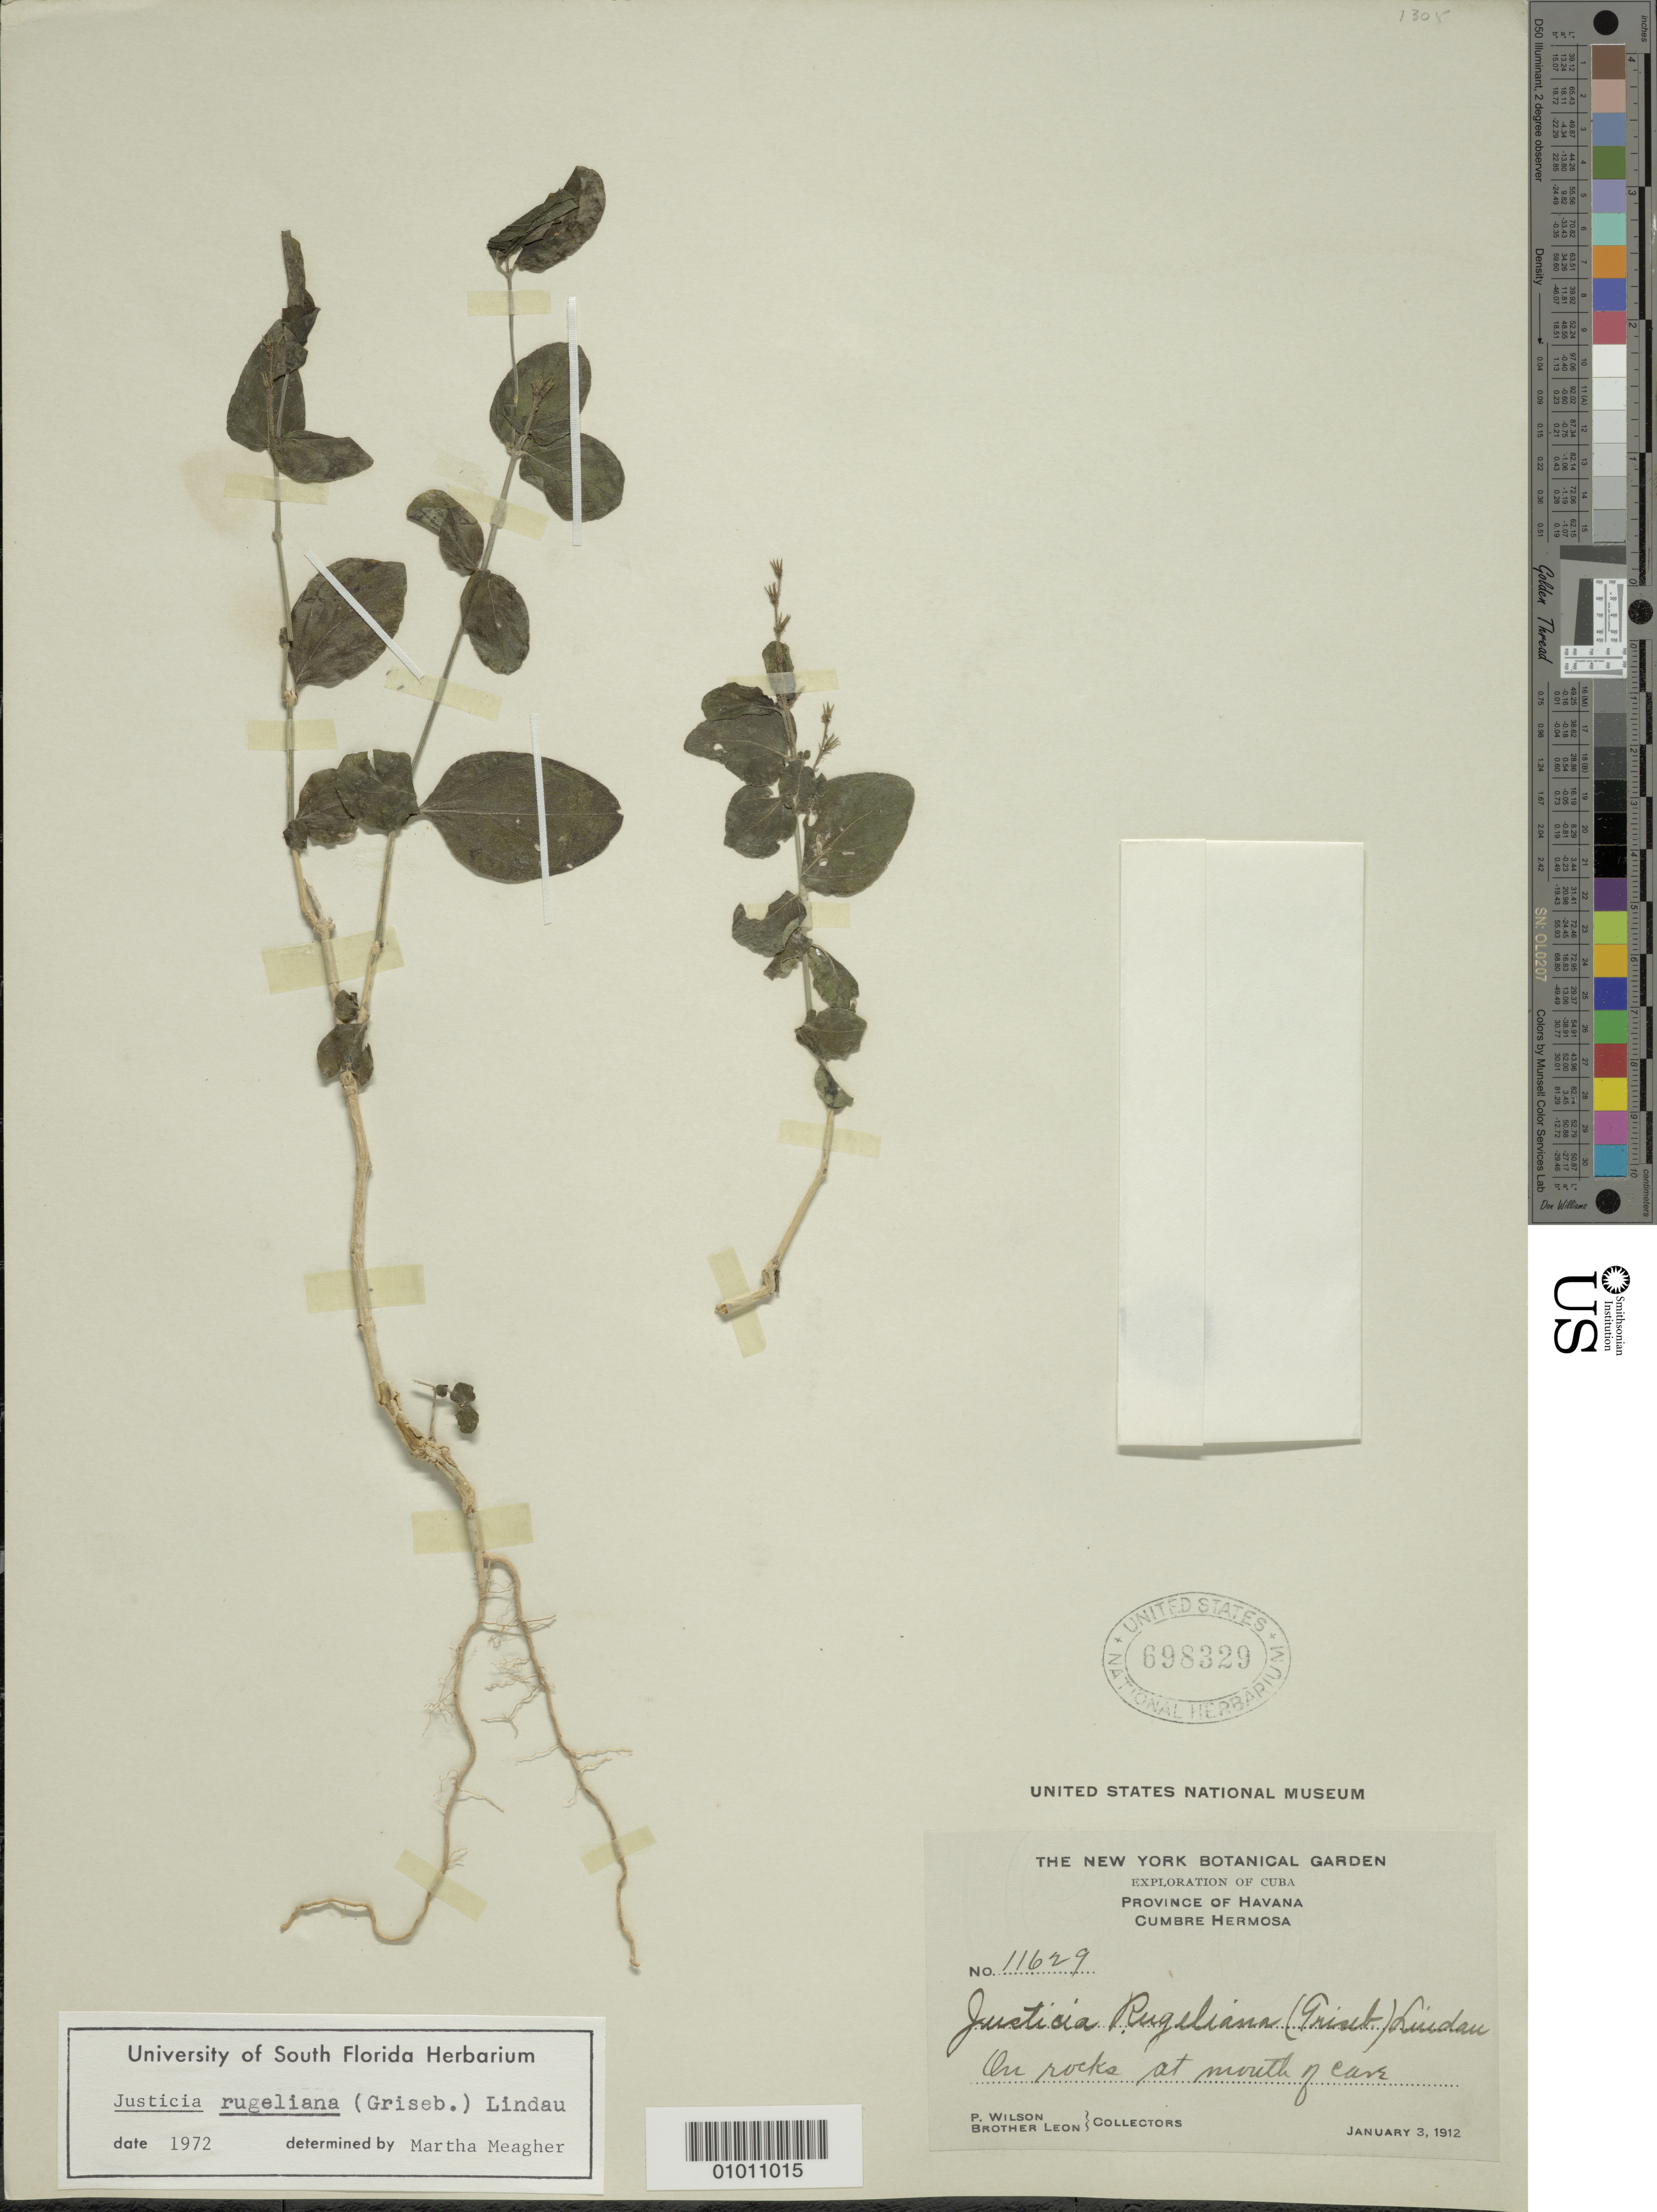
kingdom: Plantae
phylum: Tracheophyta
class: Magnoliopsida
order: Lamiales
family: Acanthaceae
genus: Justicia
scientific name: Justicia rugeliana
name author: (Griseb.) Lindau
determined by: Meagher, M.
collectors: P. Wilson & Bro. León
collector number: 11629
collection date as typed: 03 Jan 1912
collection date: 1912-01-03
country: Cuba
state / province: La Habana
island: Cuba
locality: Cumbre Hermosa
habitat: On rocks at mouth of cave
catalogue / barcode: US 698329